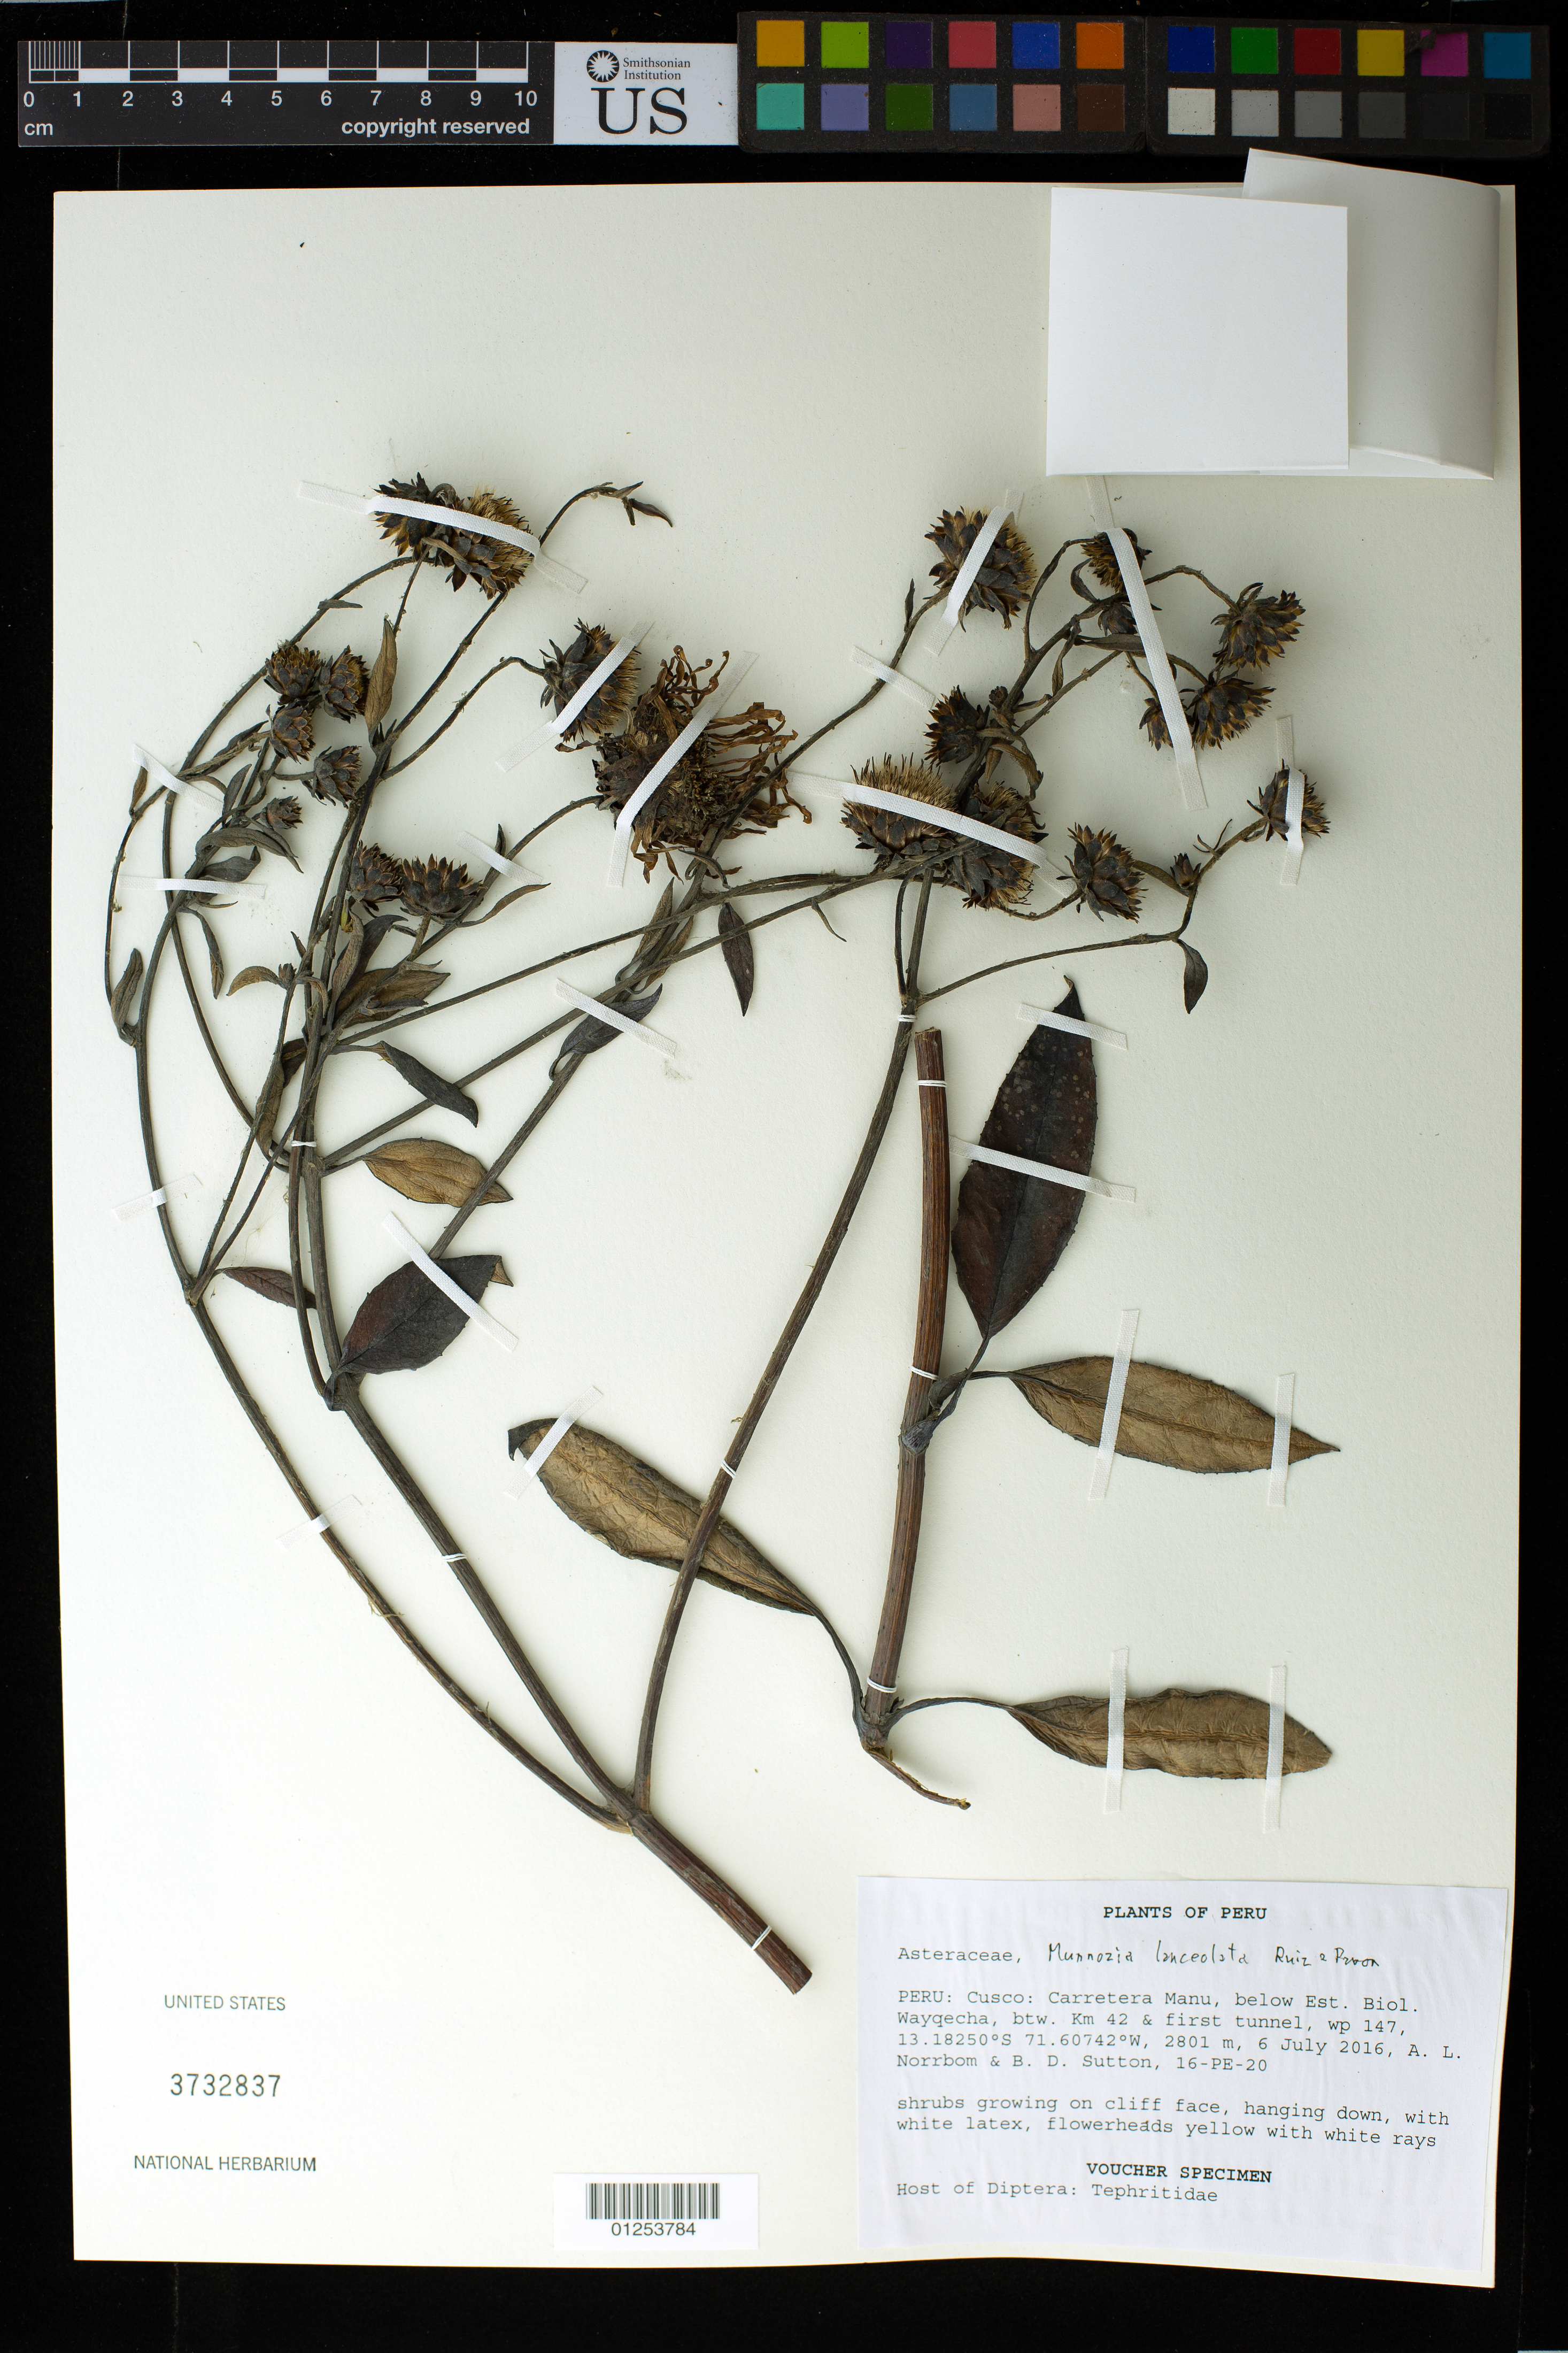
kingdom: Plantae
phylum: Tracheophyta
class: Magnoliopsida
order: Asterales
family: Asteraceae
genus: Munnozia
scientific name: Munnozia lanceolata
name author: Ruiz & Pav.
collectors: A. L. Norrbom & B. Sutton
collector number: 16-PE-20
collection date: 2016-07-06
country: Peru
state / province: Cusco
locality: Carretera Manu, below Est. Biol. Wayqecha, btw. Km 42 & first tunnel, wp 147.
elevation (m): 2801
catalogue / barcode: US 3732837